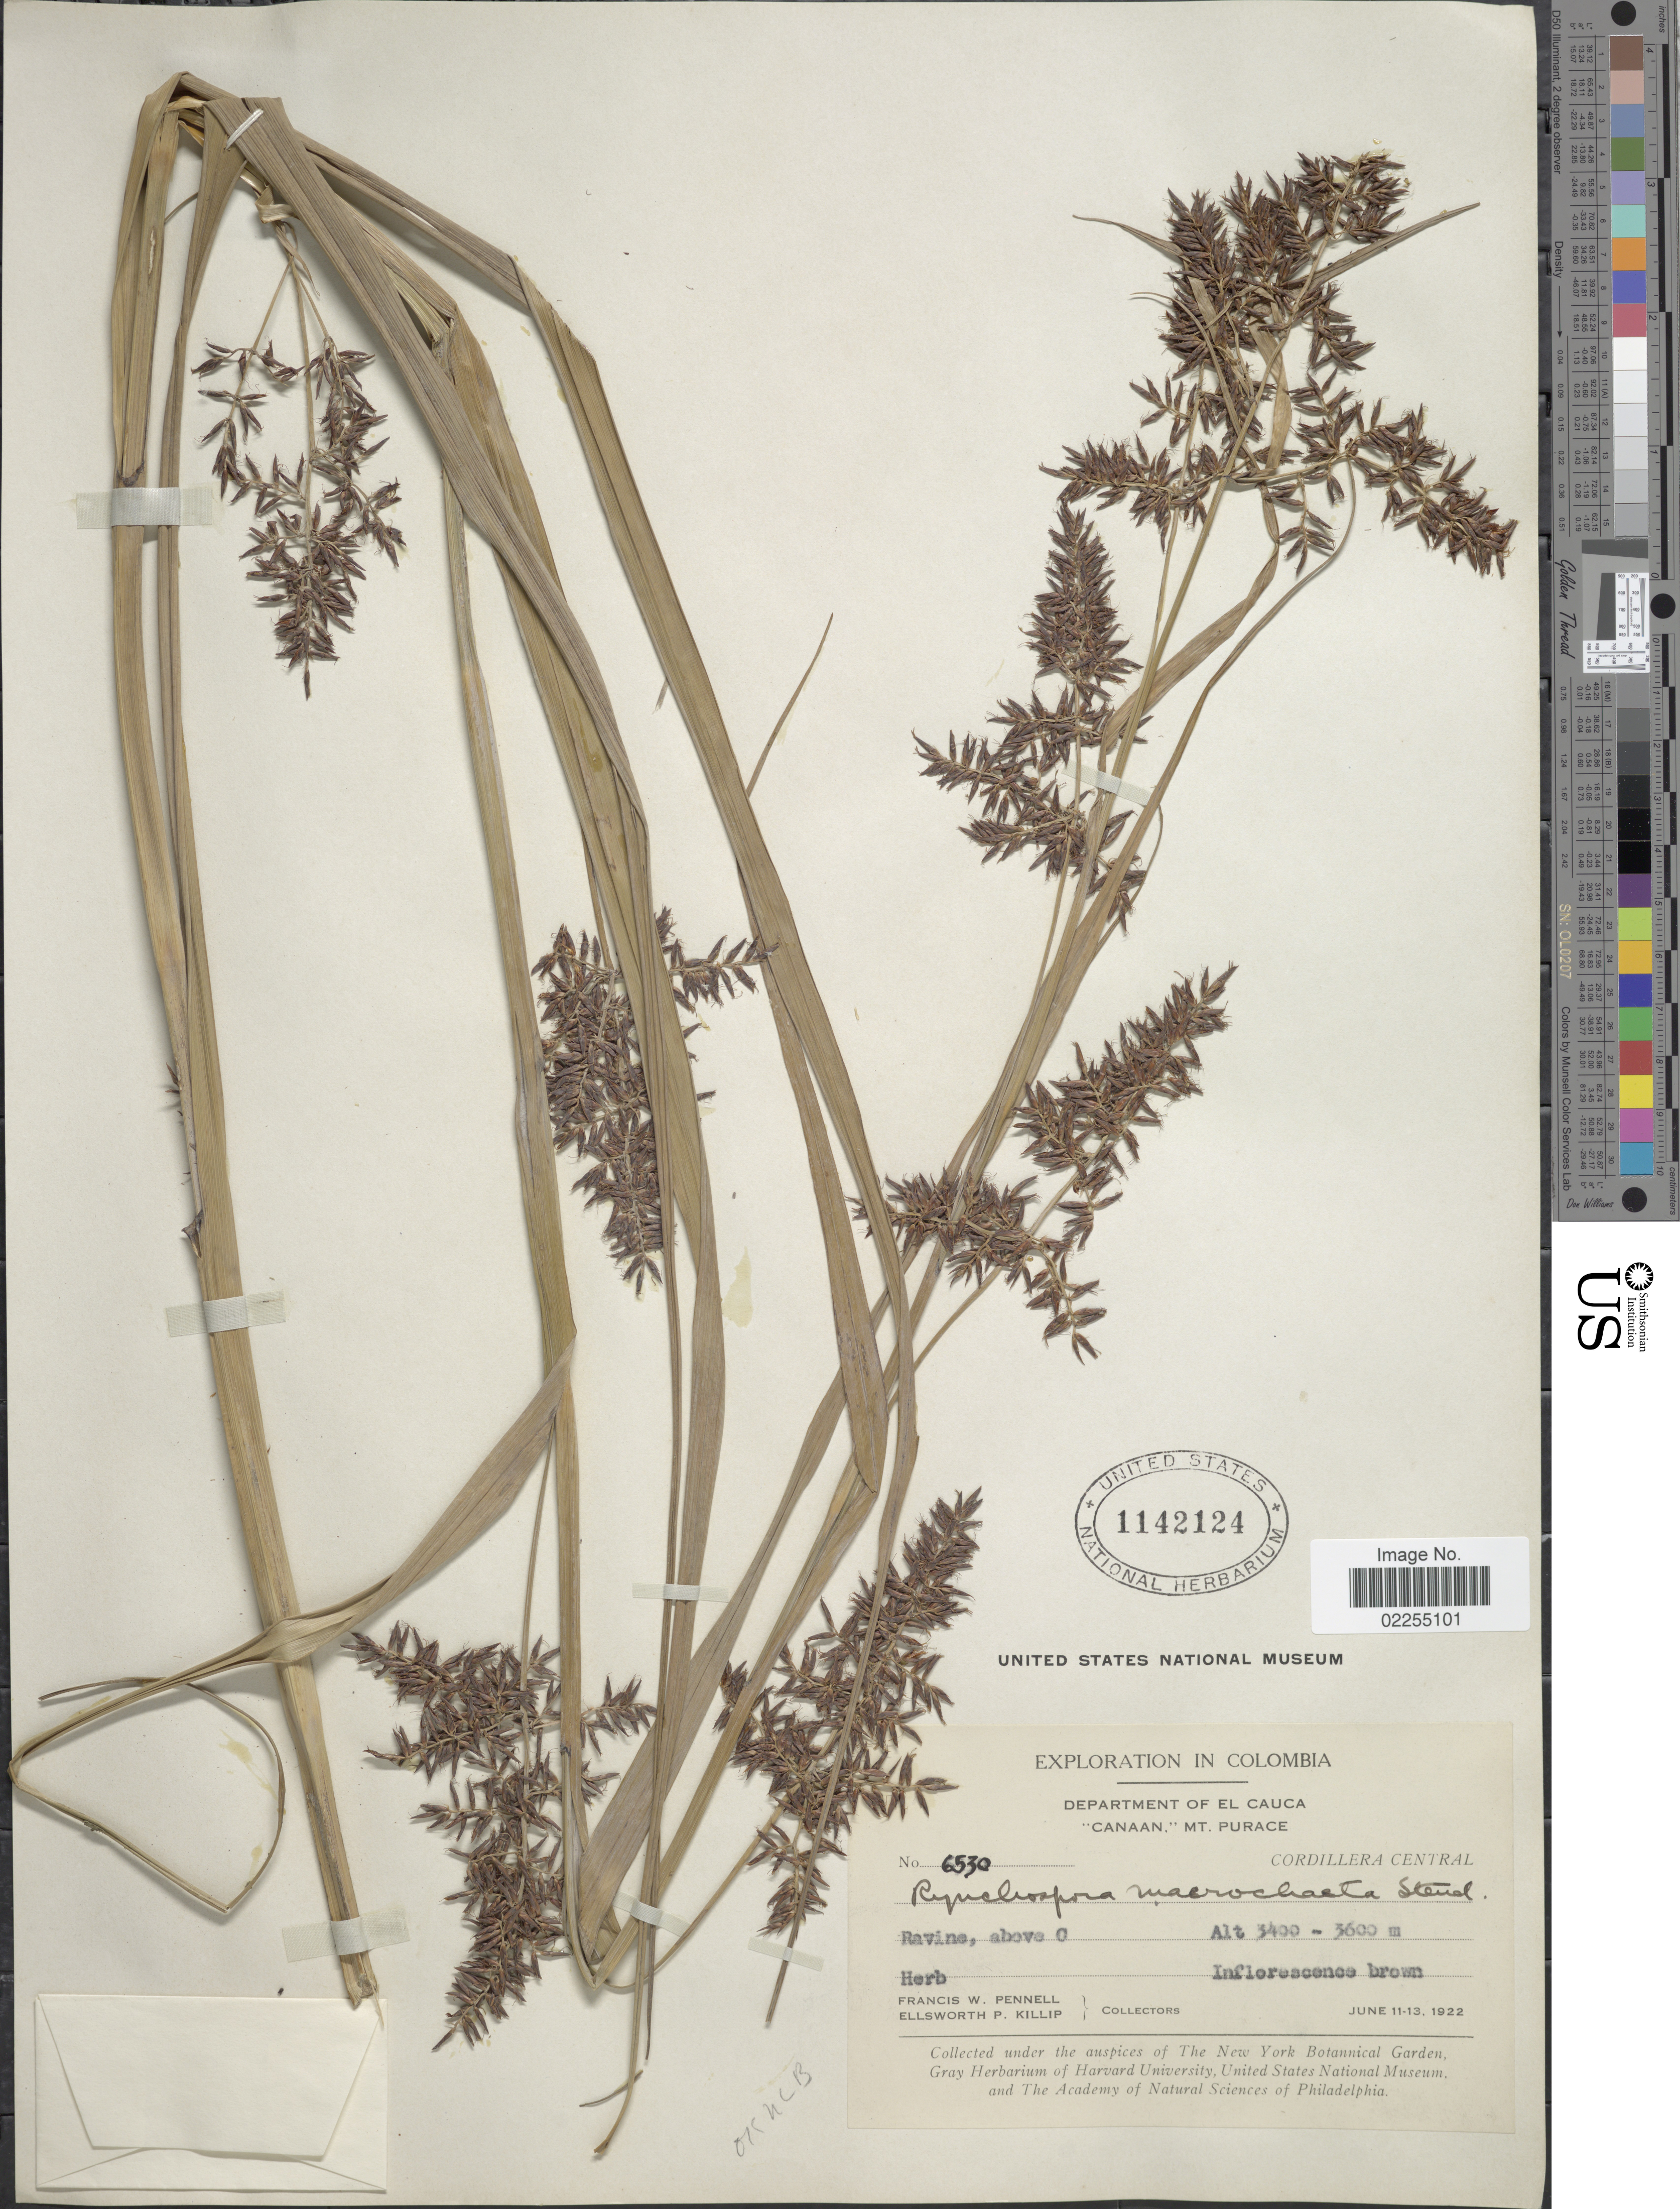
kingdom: Plantae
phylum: Tracheophyta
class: Liliopsida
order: Poales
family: Cyperaceae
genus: Rhynchospora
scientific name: Rhynchospora macrochaeta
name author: Steud. ex Boeckeler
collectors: F. W. Pennell & E. P. Killip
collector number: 6530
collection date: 1922-06-11/1922-06-13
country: Colombia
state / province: Cauca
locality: Department of El Cauca, "Canaan", Mt. Purace, Cordillera Central, ravine, above C.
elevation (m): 3400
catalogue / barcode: US 1142124